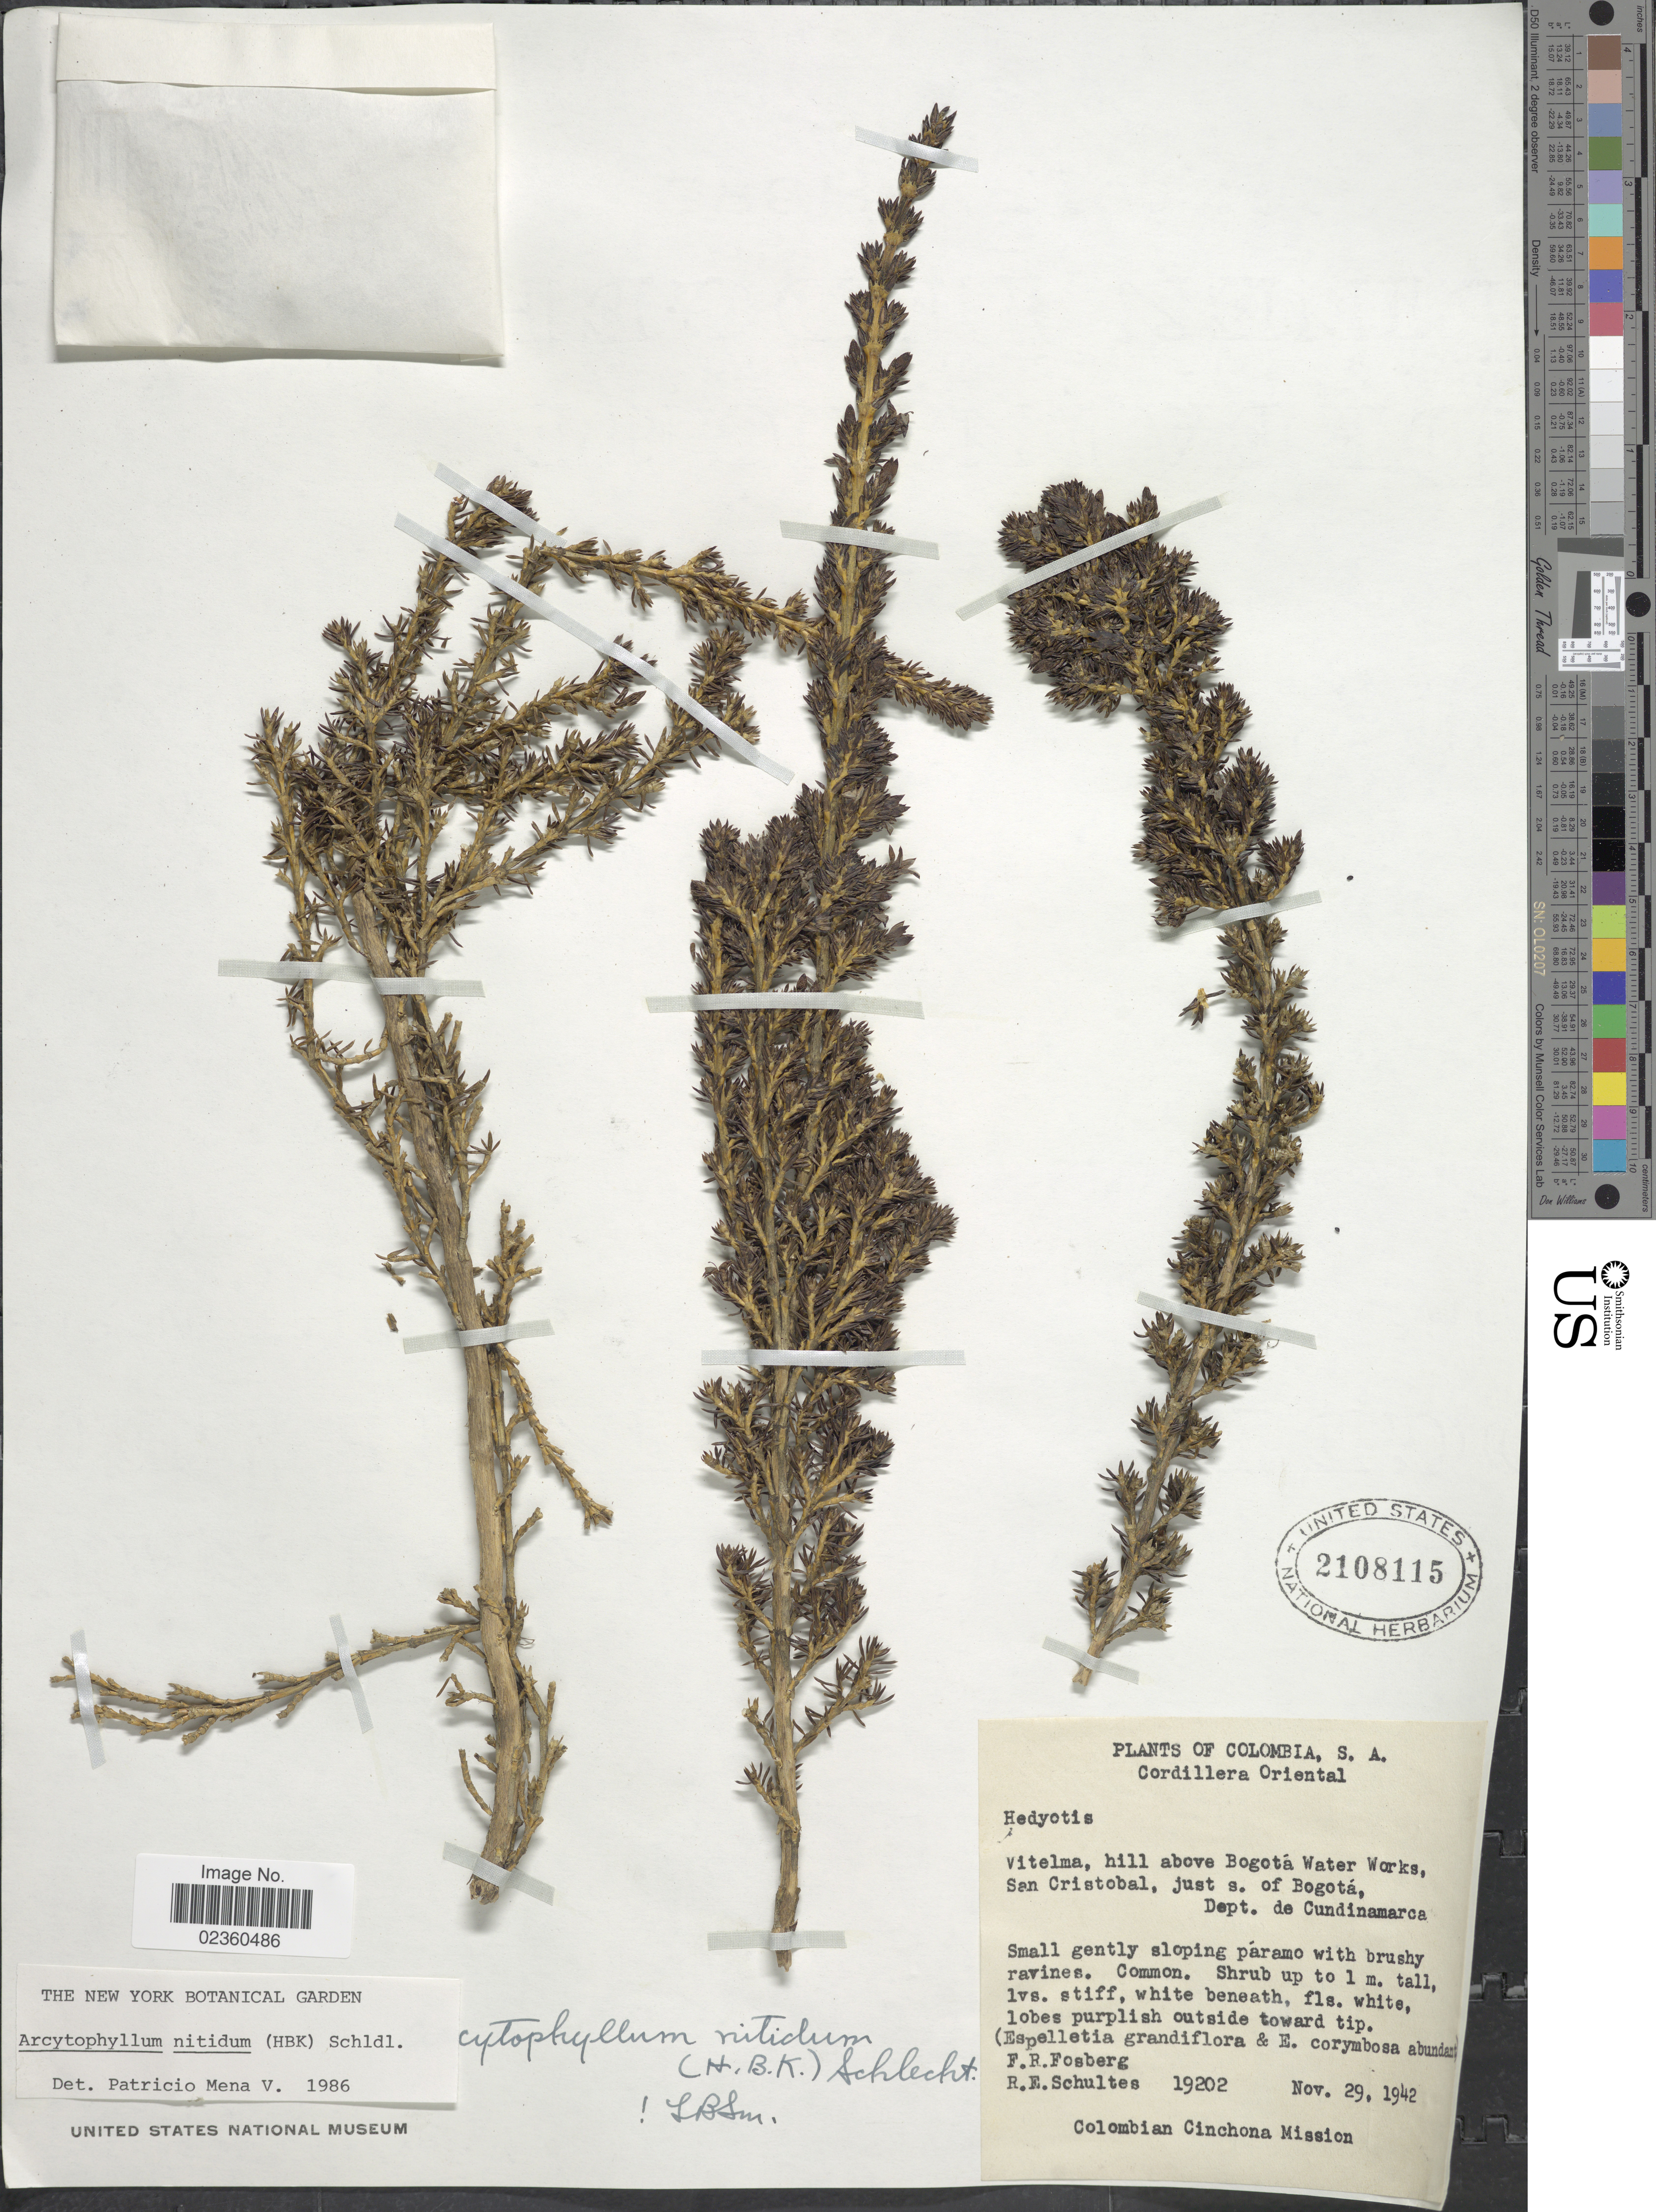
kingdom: Plantae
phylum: Tracheophyta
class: Magnoliopsida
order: Gentianales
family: Rubiaceae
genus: Arcytophyllum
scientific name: Arcytophyllum nitidum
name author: (Kunth) Schltdl.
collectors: F. R. Fosberg & R. E. Schultes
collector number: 19202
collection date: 1942-11-29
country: Colombia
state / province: Cundinamarca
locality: Cordillera Oriental, Vitelma, hill above Bogotá Water Works, San Cristobal, just s. of Bogotá, Dept. de Cundinamarca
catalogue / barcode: US 2108115